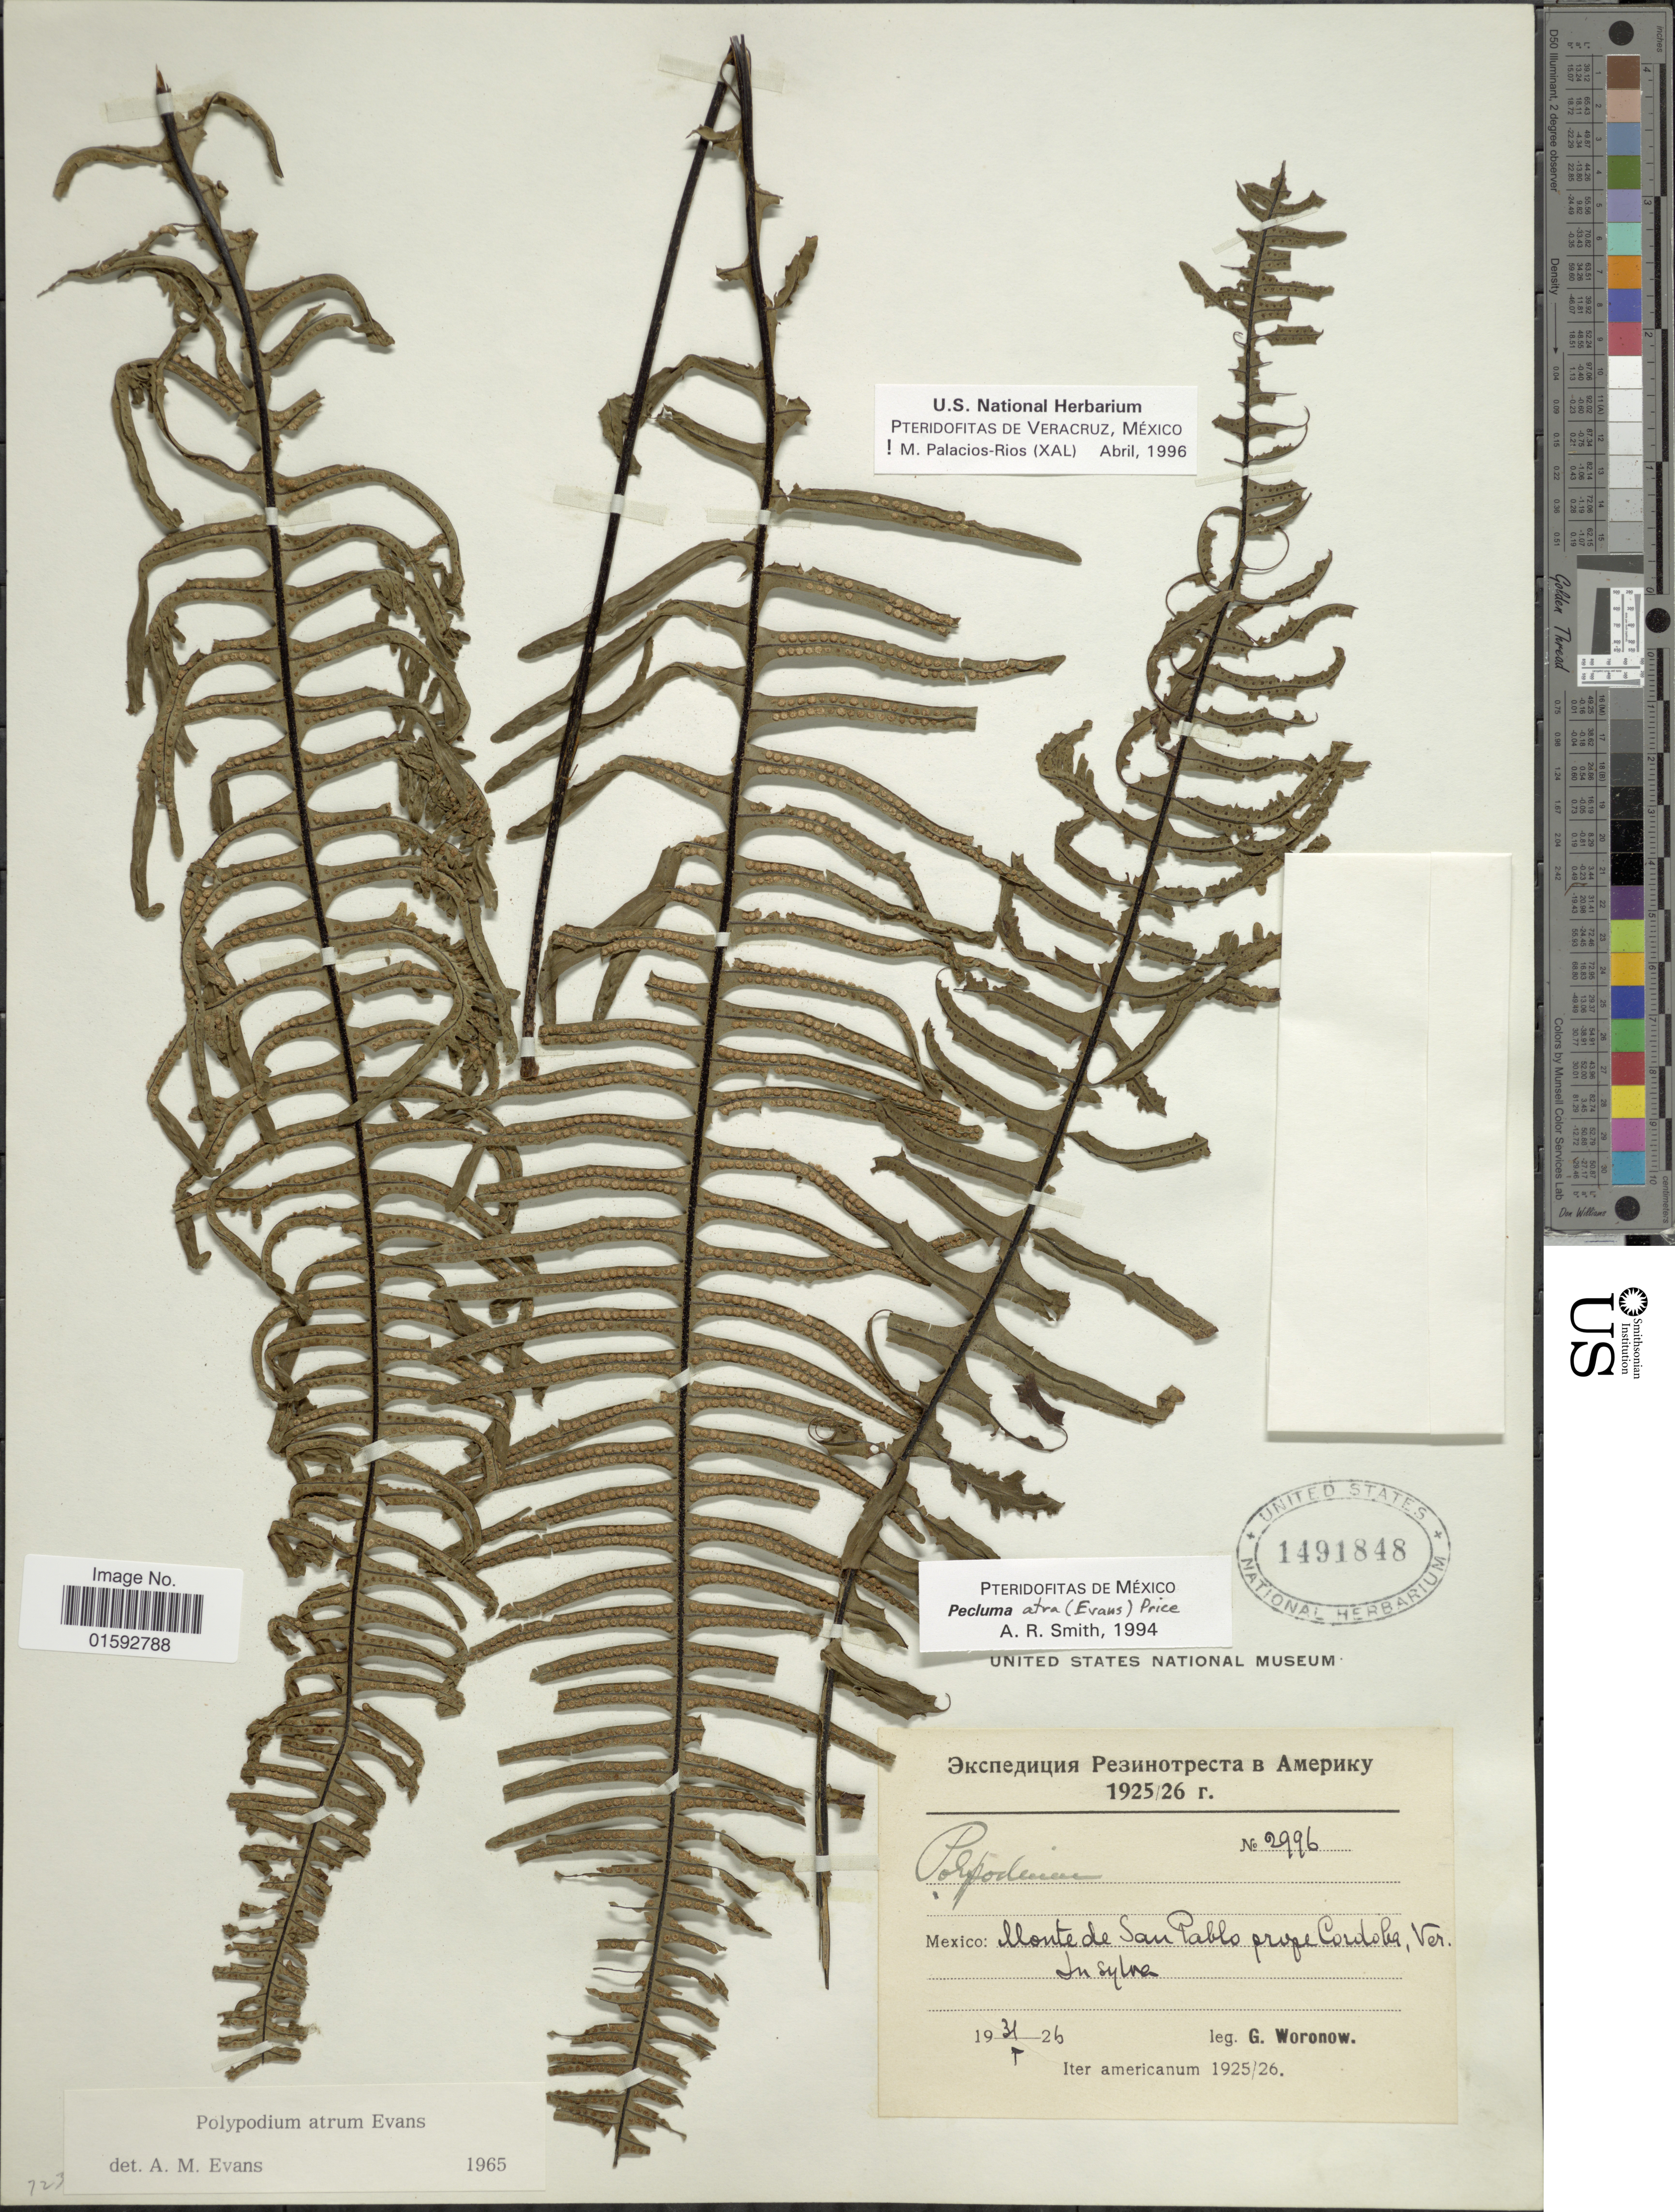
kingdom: Plantae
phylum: Tracheophyta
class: Polypodiopsida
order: Polypodiales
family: Polypodiaceae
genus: Pecluma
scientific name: Pecluma atra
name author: (Rosenst.) M.G. Price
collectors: G. Woronow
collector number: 2996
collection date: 1926-01-31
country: Mexico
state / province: Veracruz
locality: Monte de San Pablo prope Cordoba, Ver.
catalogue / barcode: US 1491848